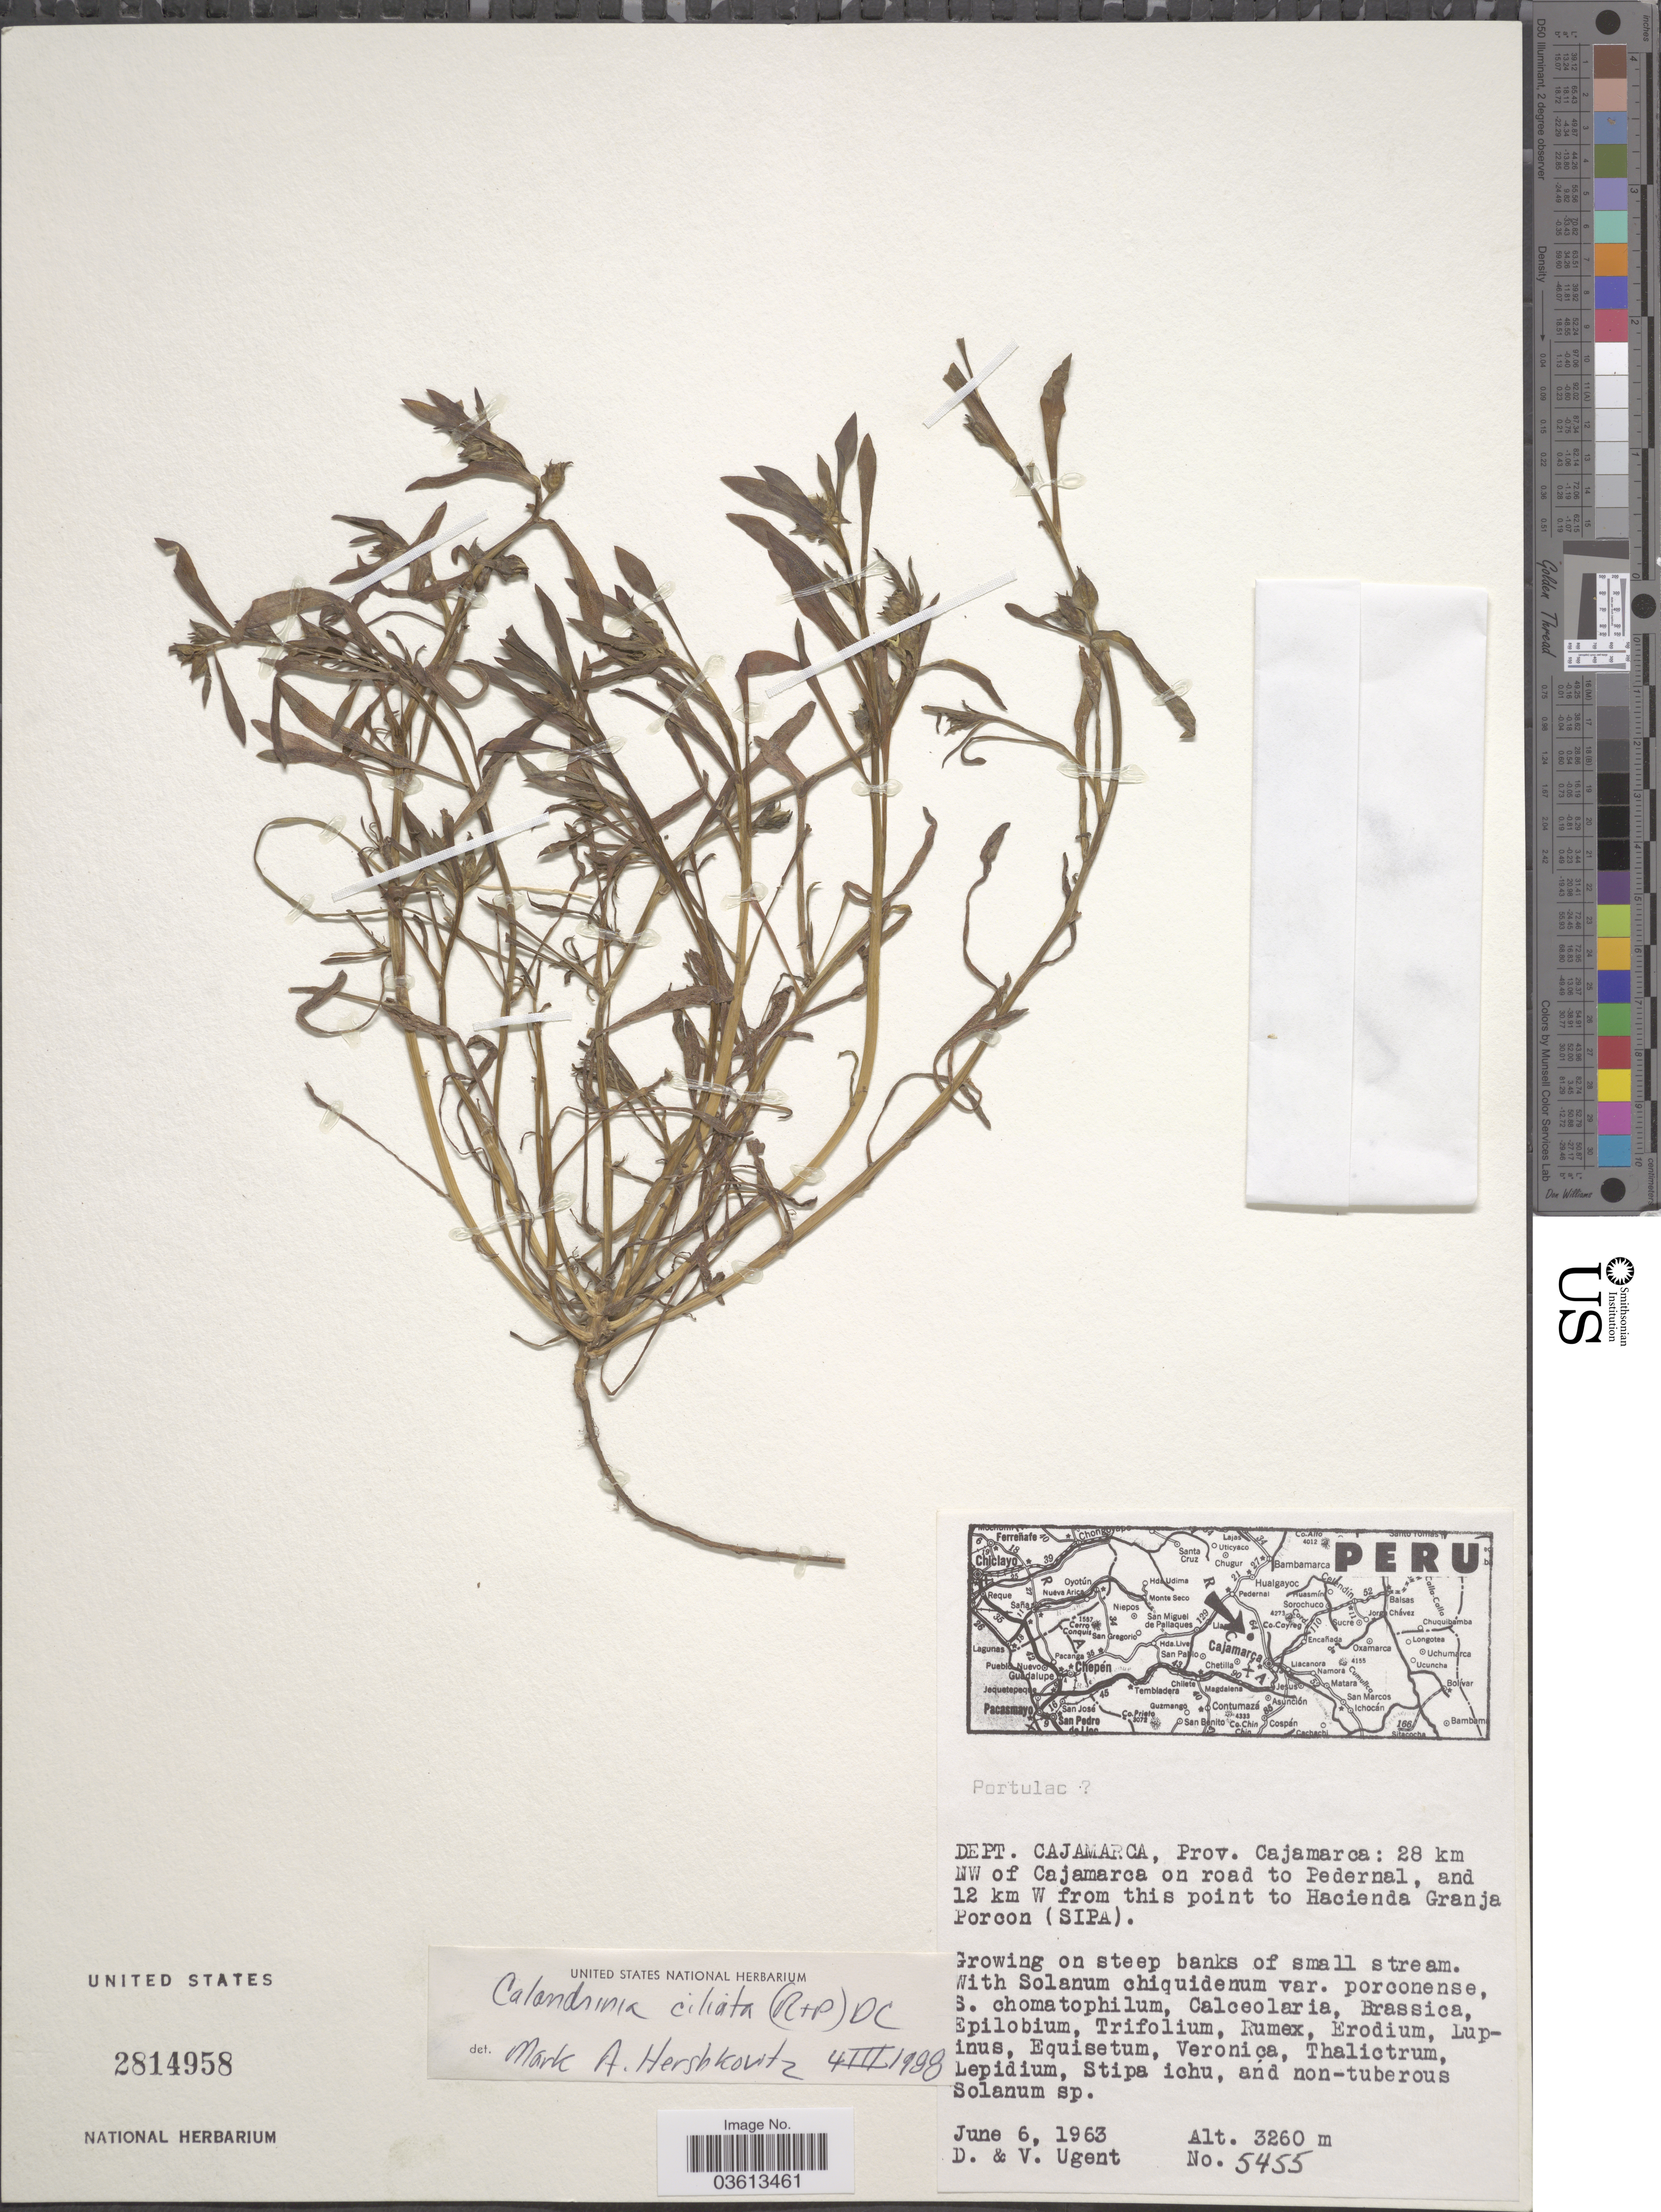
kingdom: Plantae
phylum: Tracheophyta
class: Magnoliopsida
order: Caryophyllales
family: Montiaceae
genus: Calandrinia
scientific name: Calandrinia ciliata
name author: (Ruiz & Pav.) DC.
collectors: D. Ugent & V. Ugent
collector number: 5455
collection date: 1963-06-06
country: Peru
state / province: Cajamarca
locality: Dept. Cajamarca, Prov. Cajamarca: 28 km NW of Cajamarca on road to Pedernal, and 12 km W from this point to Hacienda Granja Porcon (SIPA).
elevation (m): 3260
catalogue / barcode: US 2814958